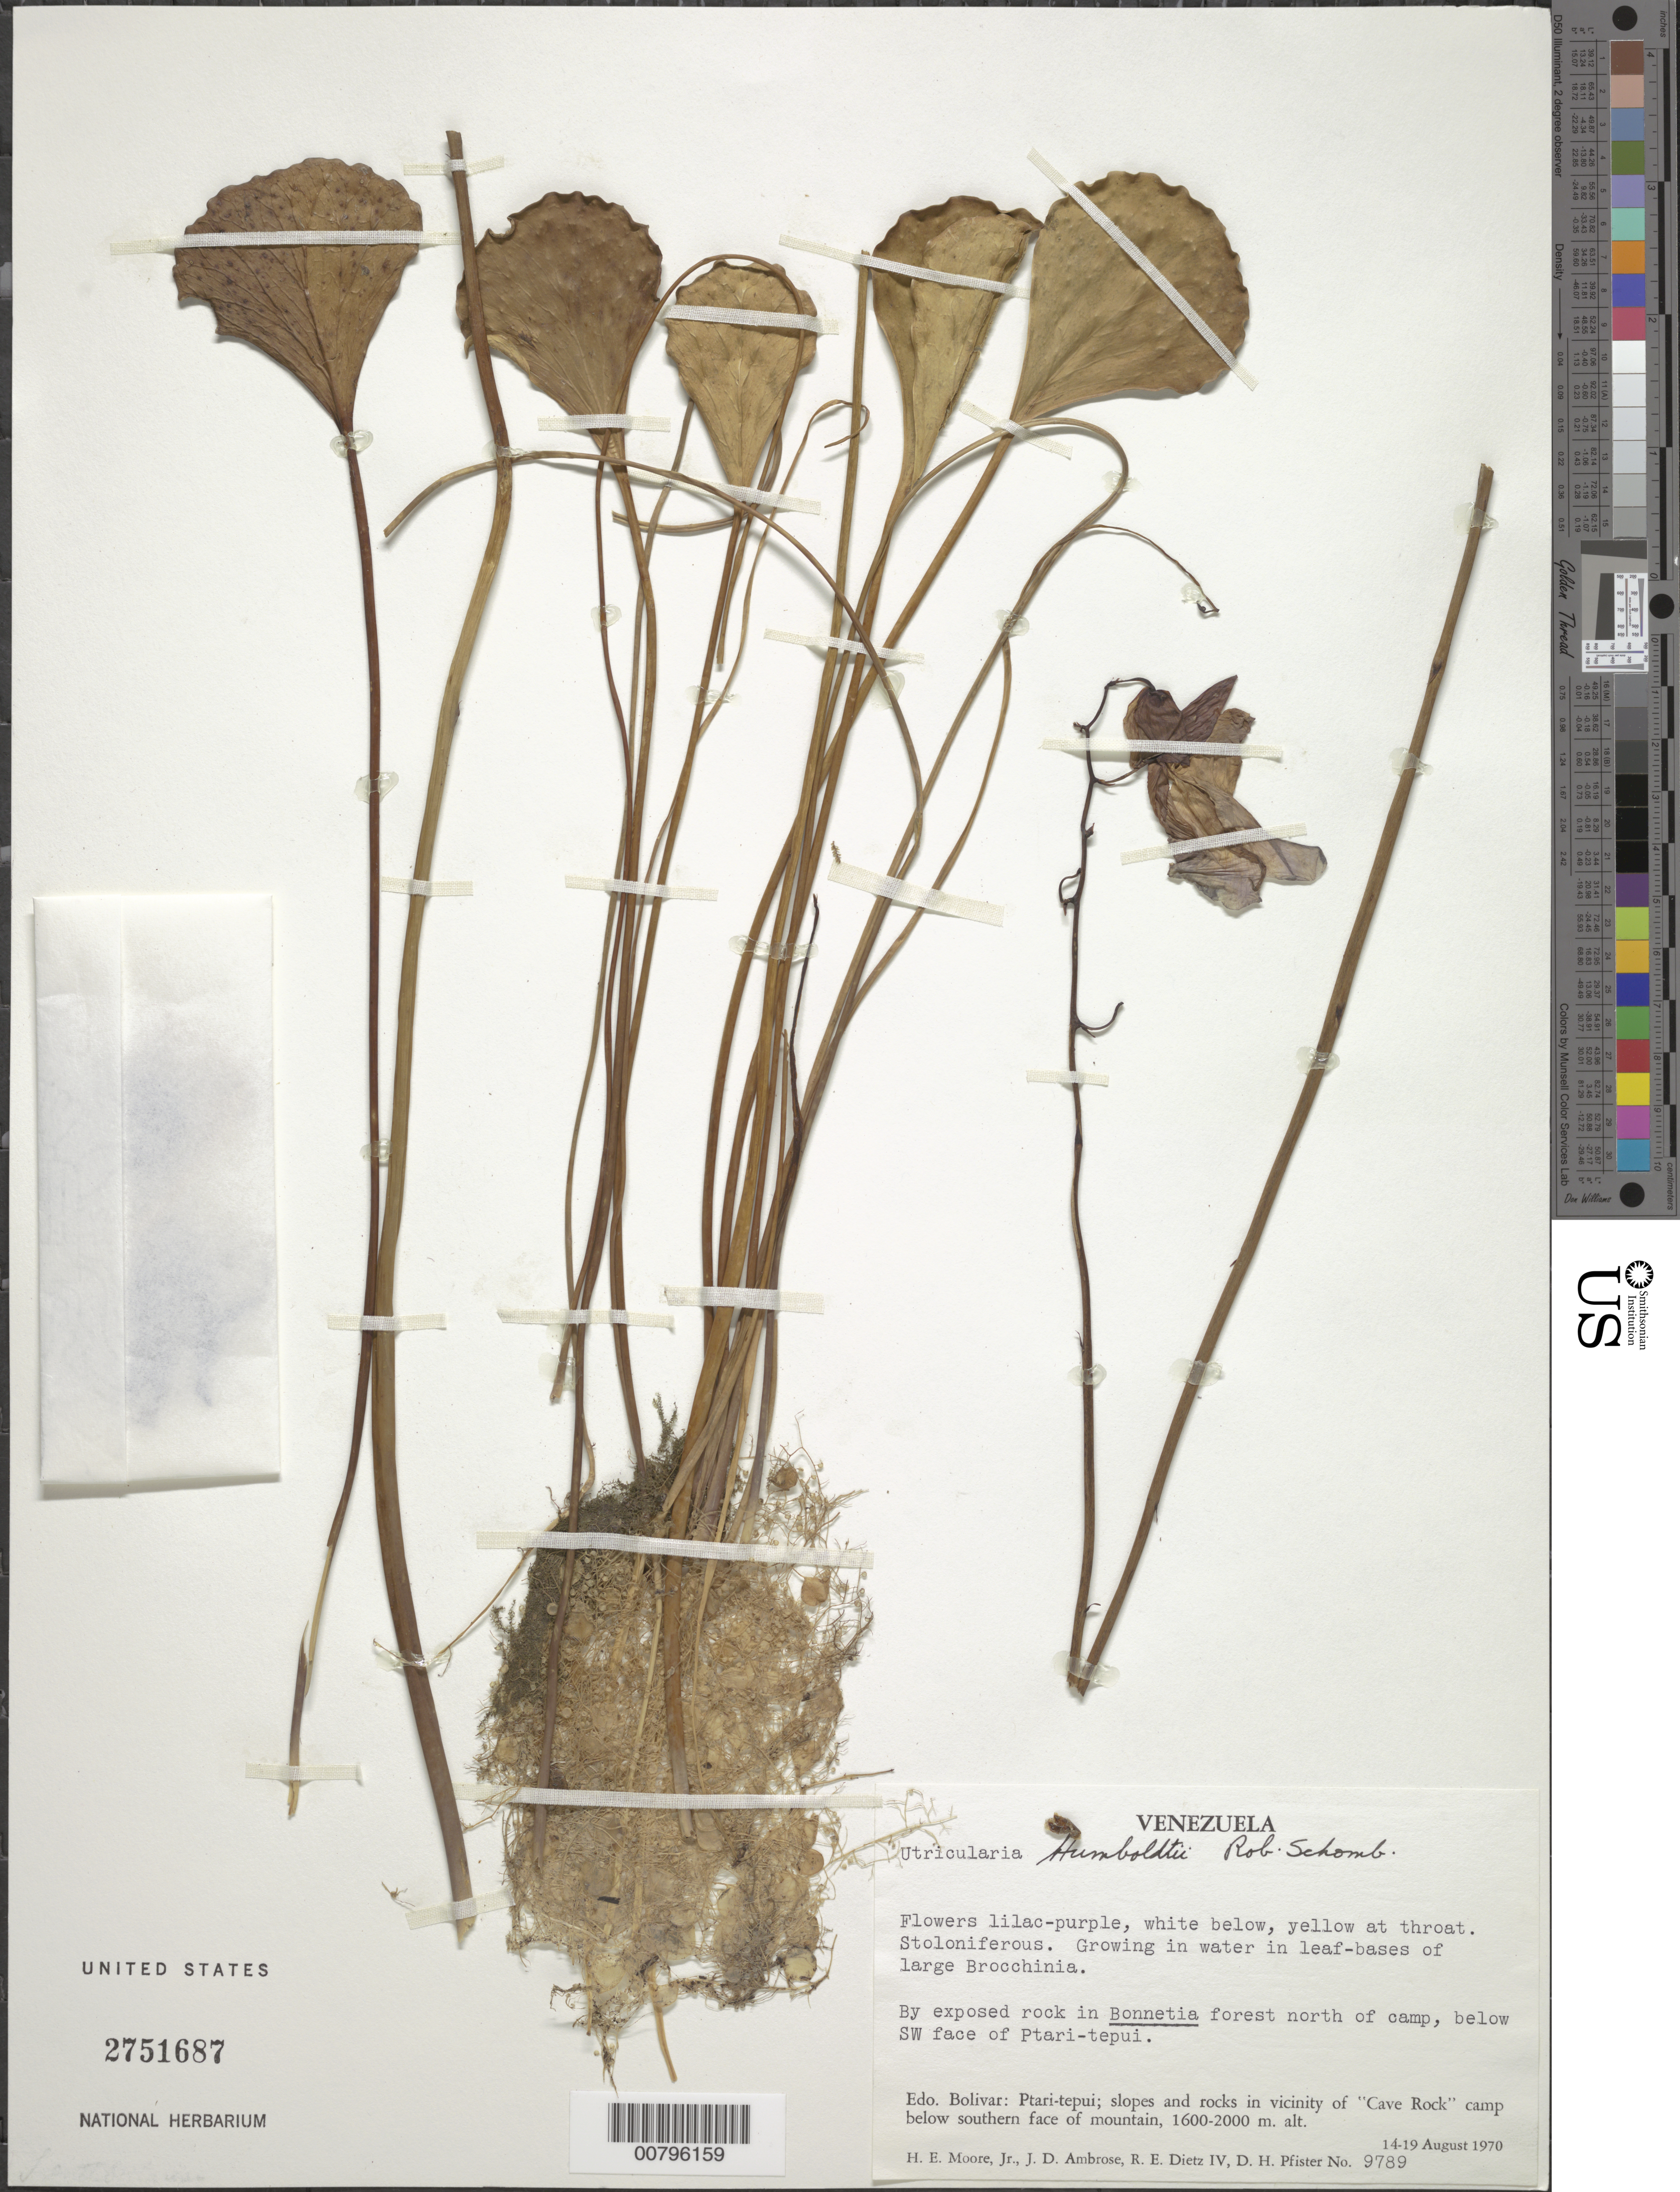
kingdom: Plantae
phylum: Tracheophyta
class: Magnoliopsida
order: Lamiales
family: Lentibulariaceae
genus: Utricularia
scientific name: Utricularia humboldtii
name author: R.H. Schomb.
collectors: H. E. Moore, J. D. Ambrose, R. Dietz & D. H. Pfister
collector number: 9789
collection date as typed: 14-Aug-70 to 19-Aug-70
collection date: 1970-08-14/1970-08-19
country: Venezuela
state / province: Bolívar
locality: Ptari-tepuí, vicinity of "Cave Rock" camp below southern face of mountain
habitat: Exposed rock in Bonnetia forest along trail from camp to SW shoulder of mountain; growing in water in leaf-bases of large Brocchinia.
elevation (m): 1600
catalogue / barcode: US 2751687